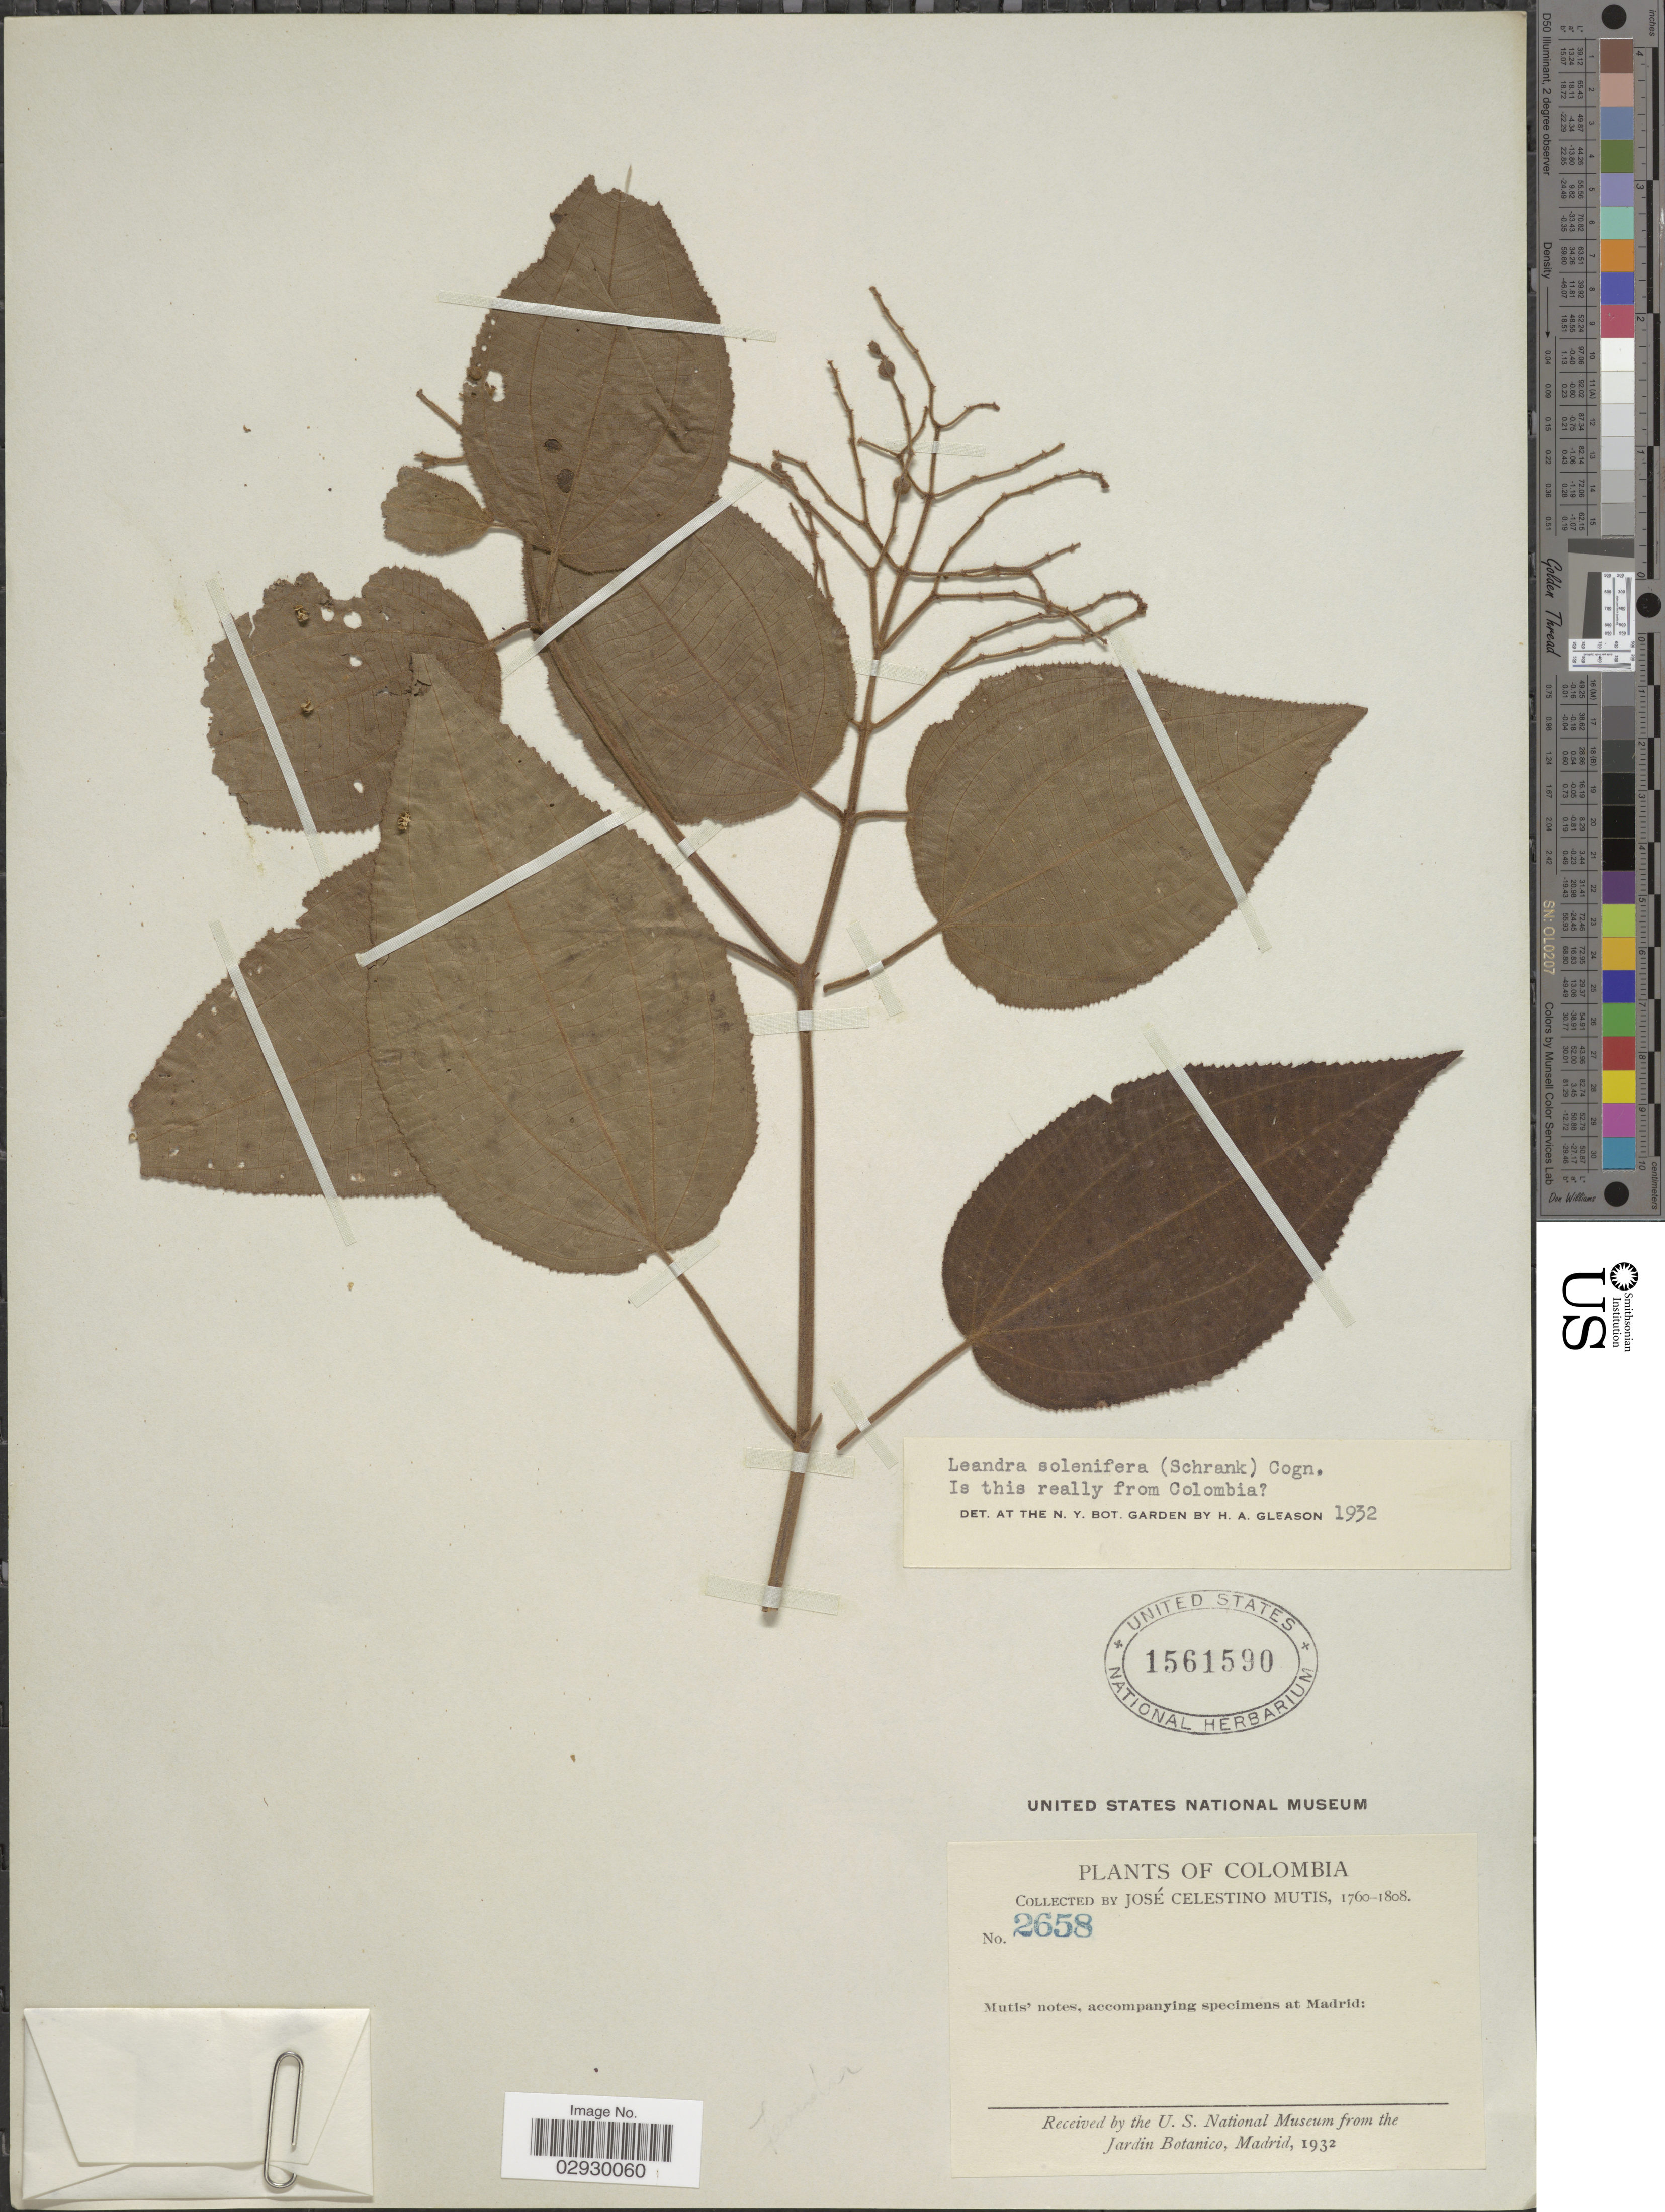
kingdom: Plantae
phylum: Tracheophyta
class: Magnoliopsida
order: Myrtales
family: Melastomataceae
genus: Leandra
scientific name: Leandra solenifera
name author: Cogn.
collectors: J. C. B. Mutis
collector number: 2658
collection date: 1760/1808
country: Colombia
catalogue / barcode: US 1561590